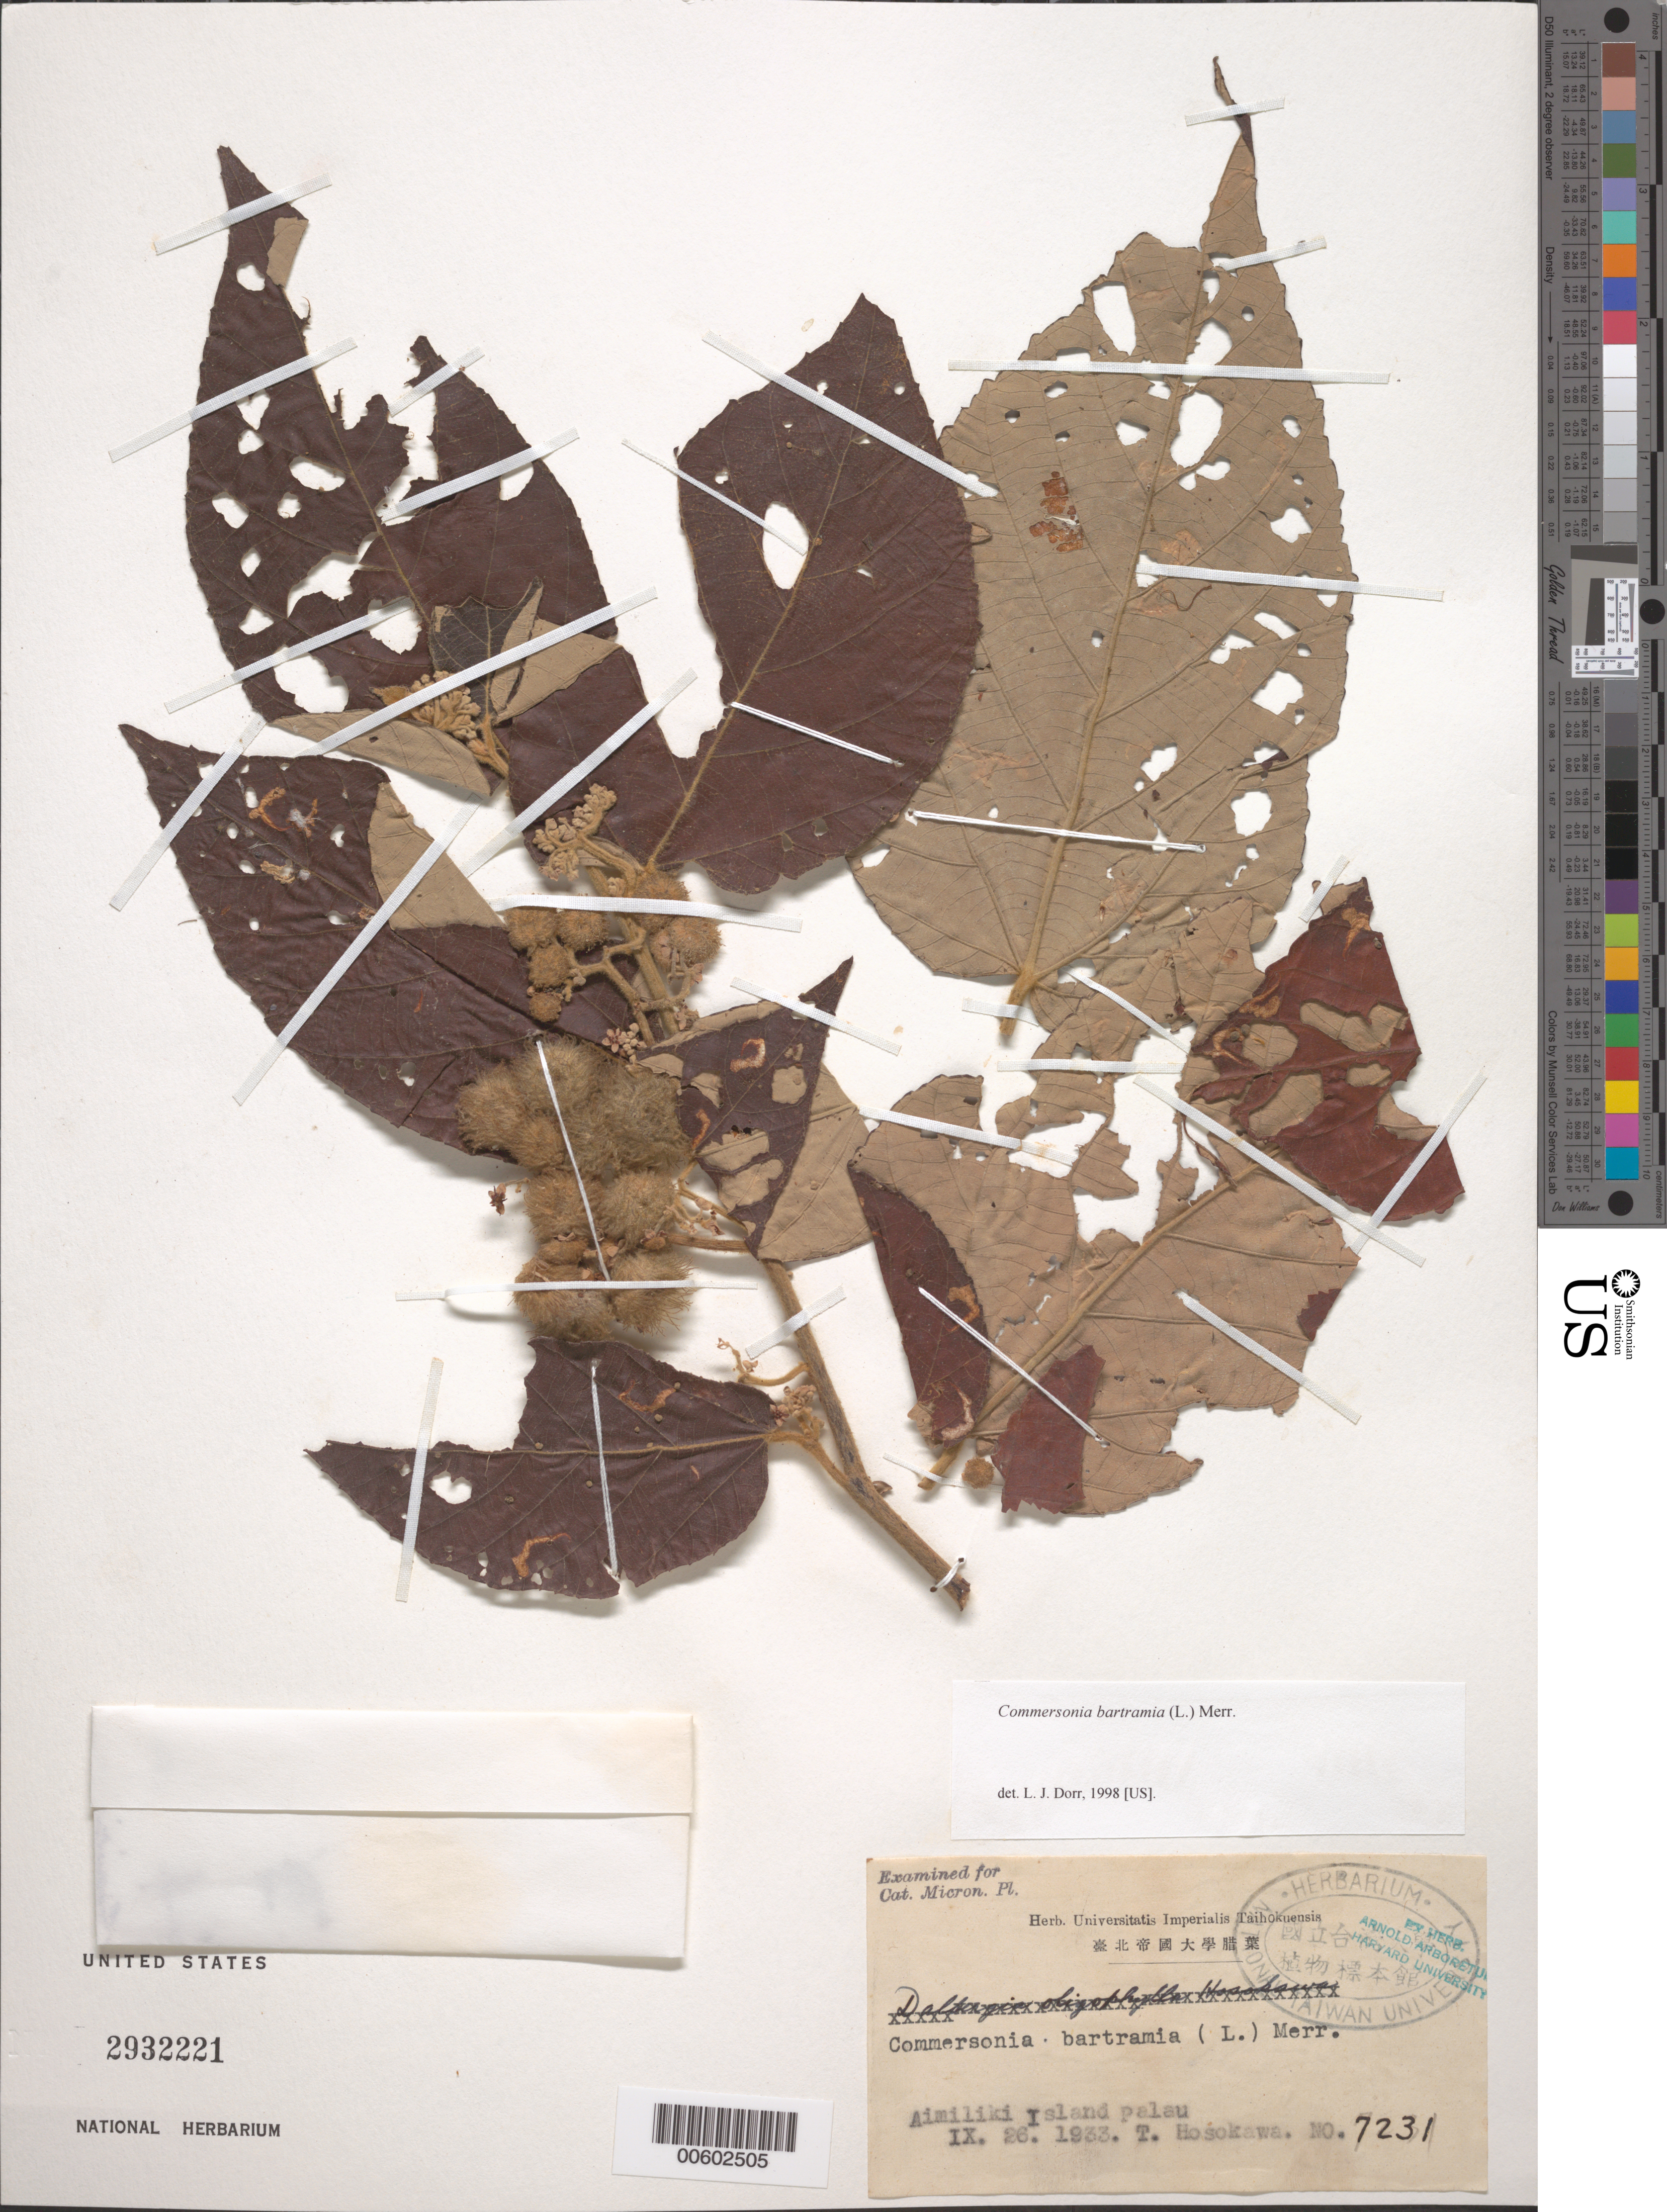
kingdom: Plantae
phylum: Tracheophyta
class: Magnoliopsida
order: Malvales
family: Malvaceae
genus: Commersonia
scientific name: Commersonia bartramia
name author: (L.) Merr.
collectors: T. Hosakawa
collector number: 7231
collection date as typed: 26 Sep 1933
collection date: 1933-09-26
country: Palau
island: Aimiliki ?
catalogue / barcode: US 2932221